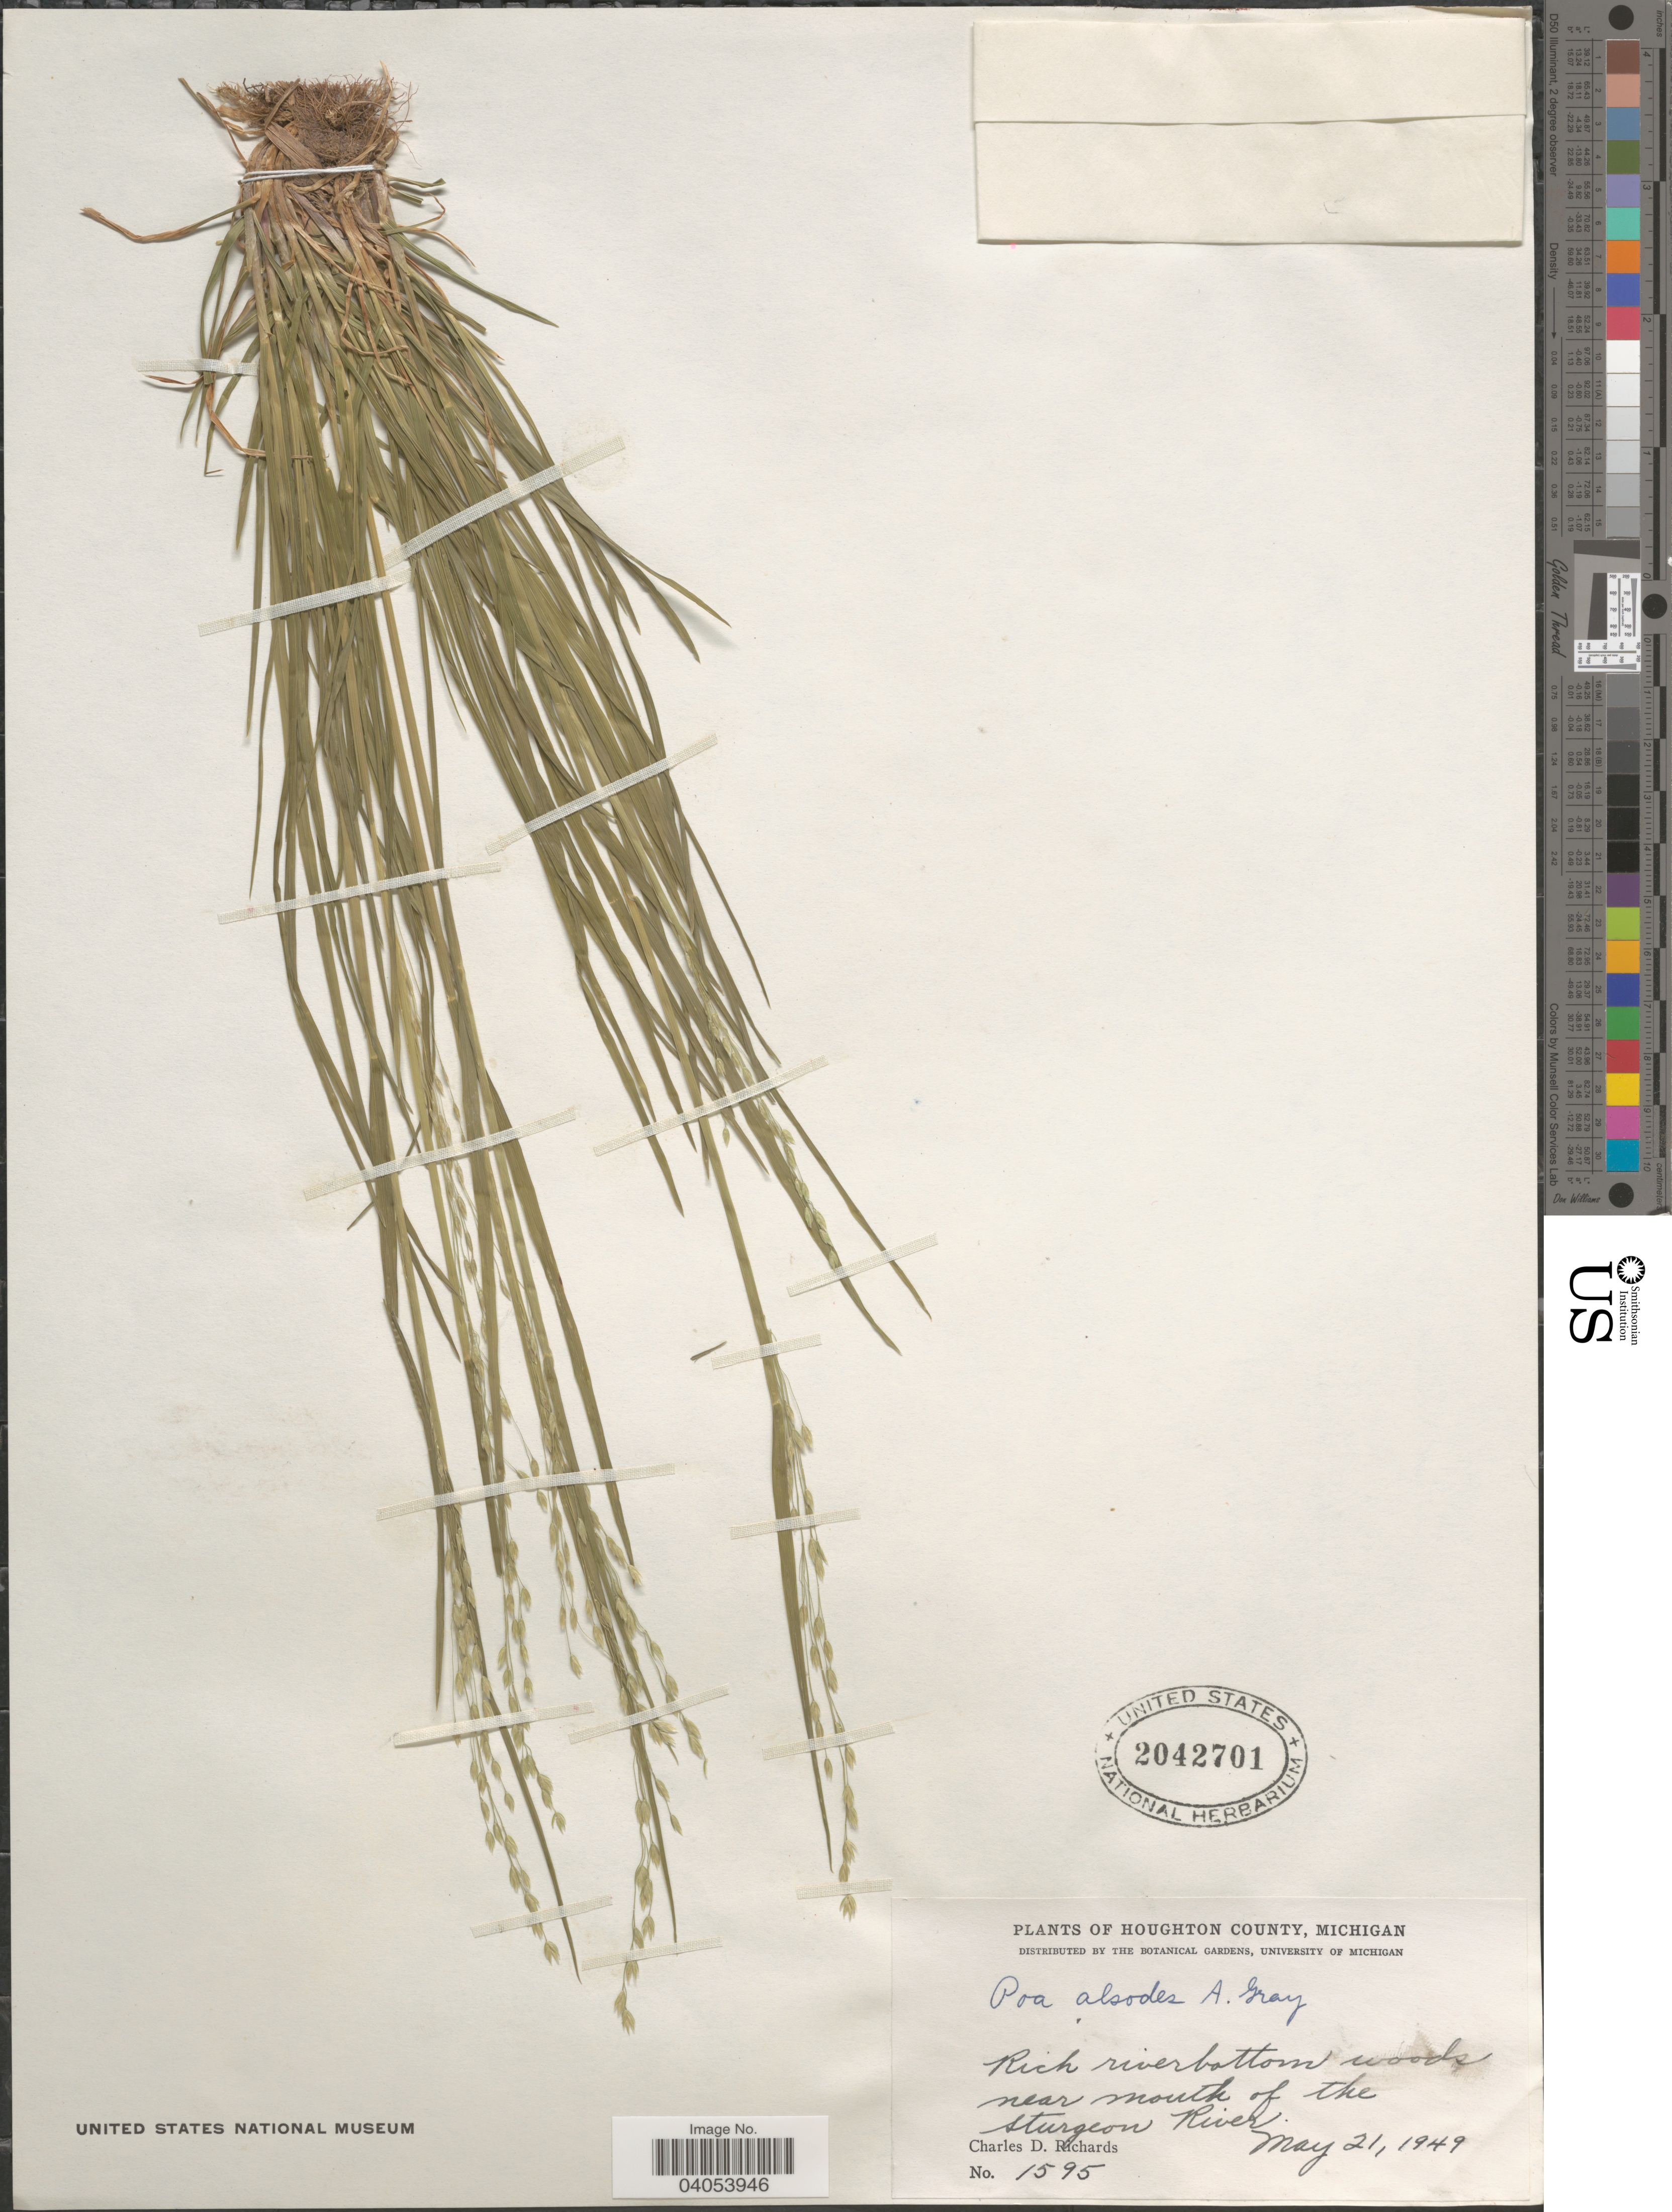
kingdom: Plantae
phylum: Tracheophyta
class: Liliopsida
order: Poales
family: Poaceae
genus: Poa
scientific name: Poa alsodes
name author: A. Gray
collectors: C. Richards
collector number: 1595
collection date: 1949-05-21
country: United States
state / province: Michigan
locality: Houghton County. Near mouth of the sturgeon River.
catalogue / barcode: US 2042701